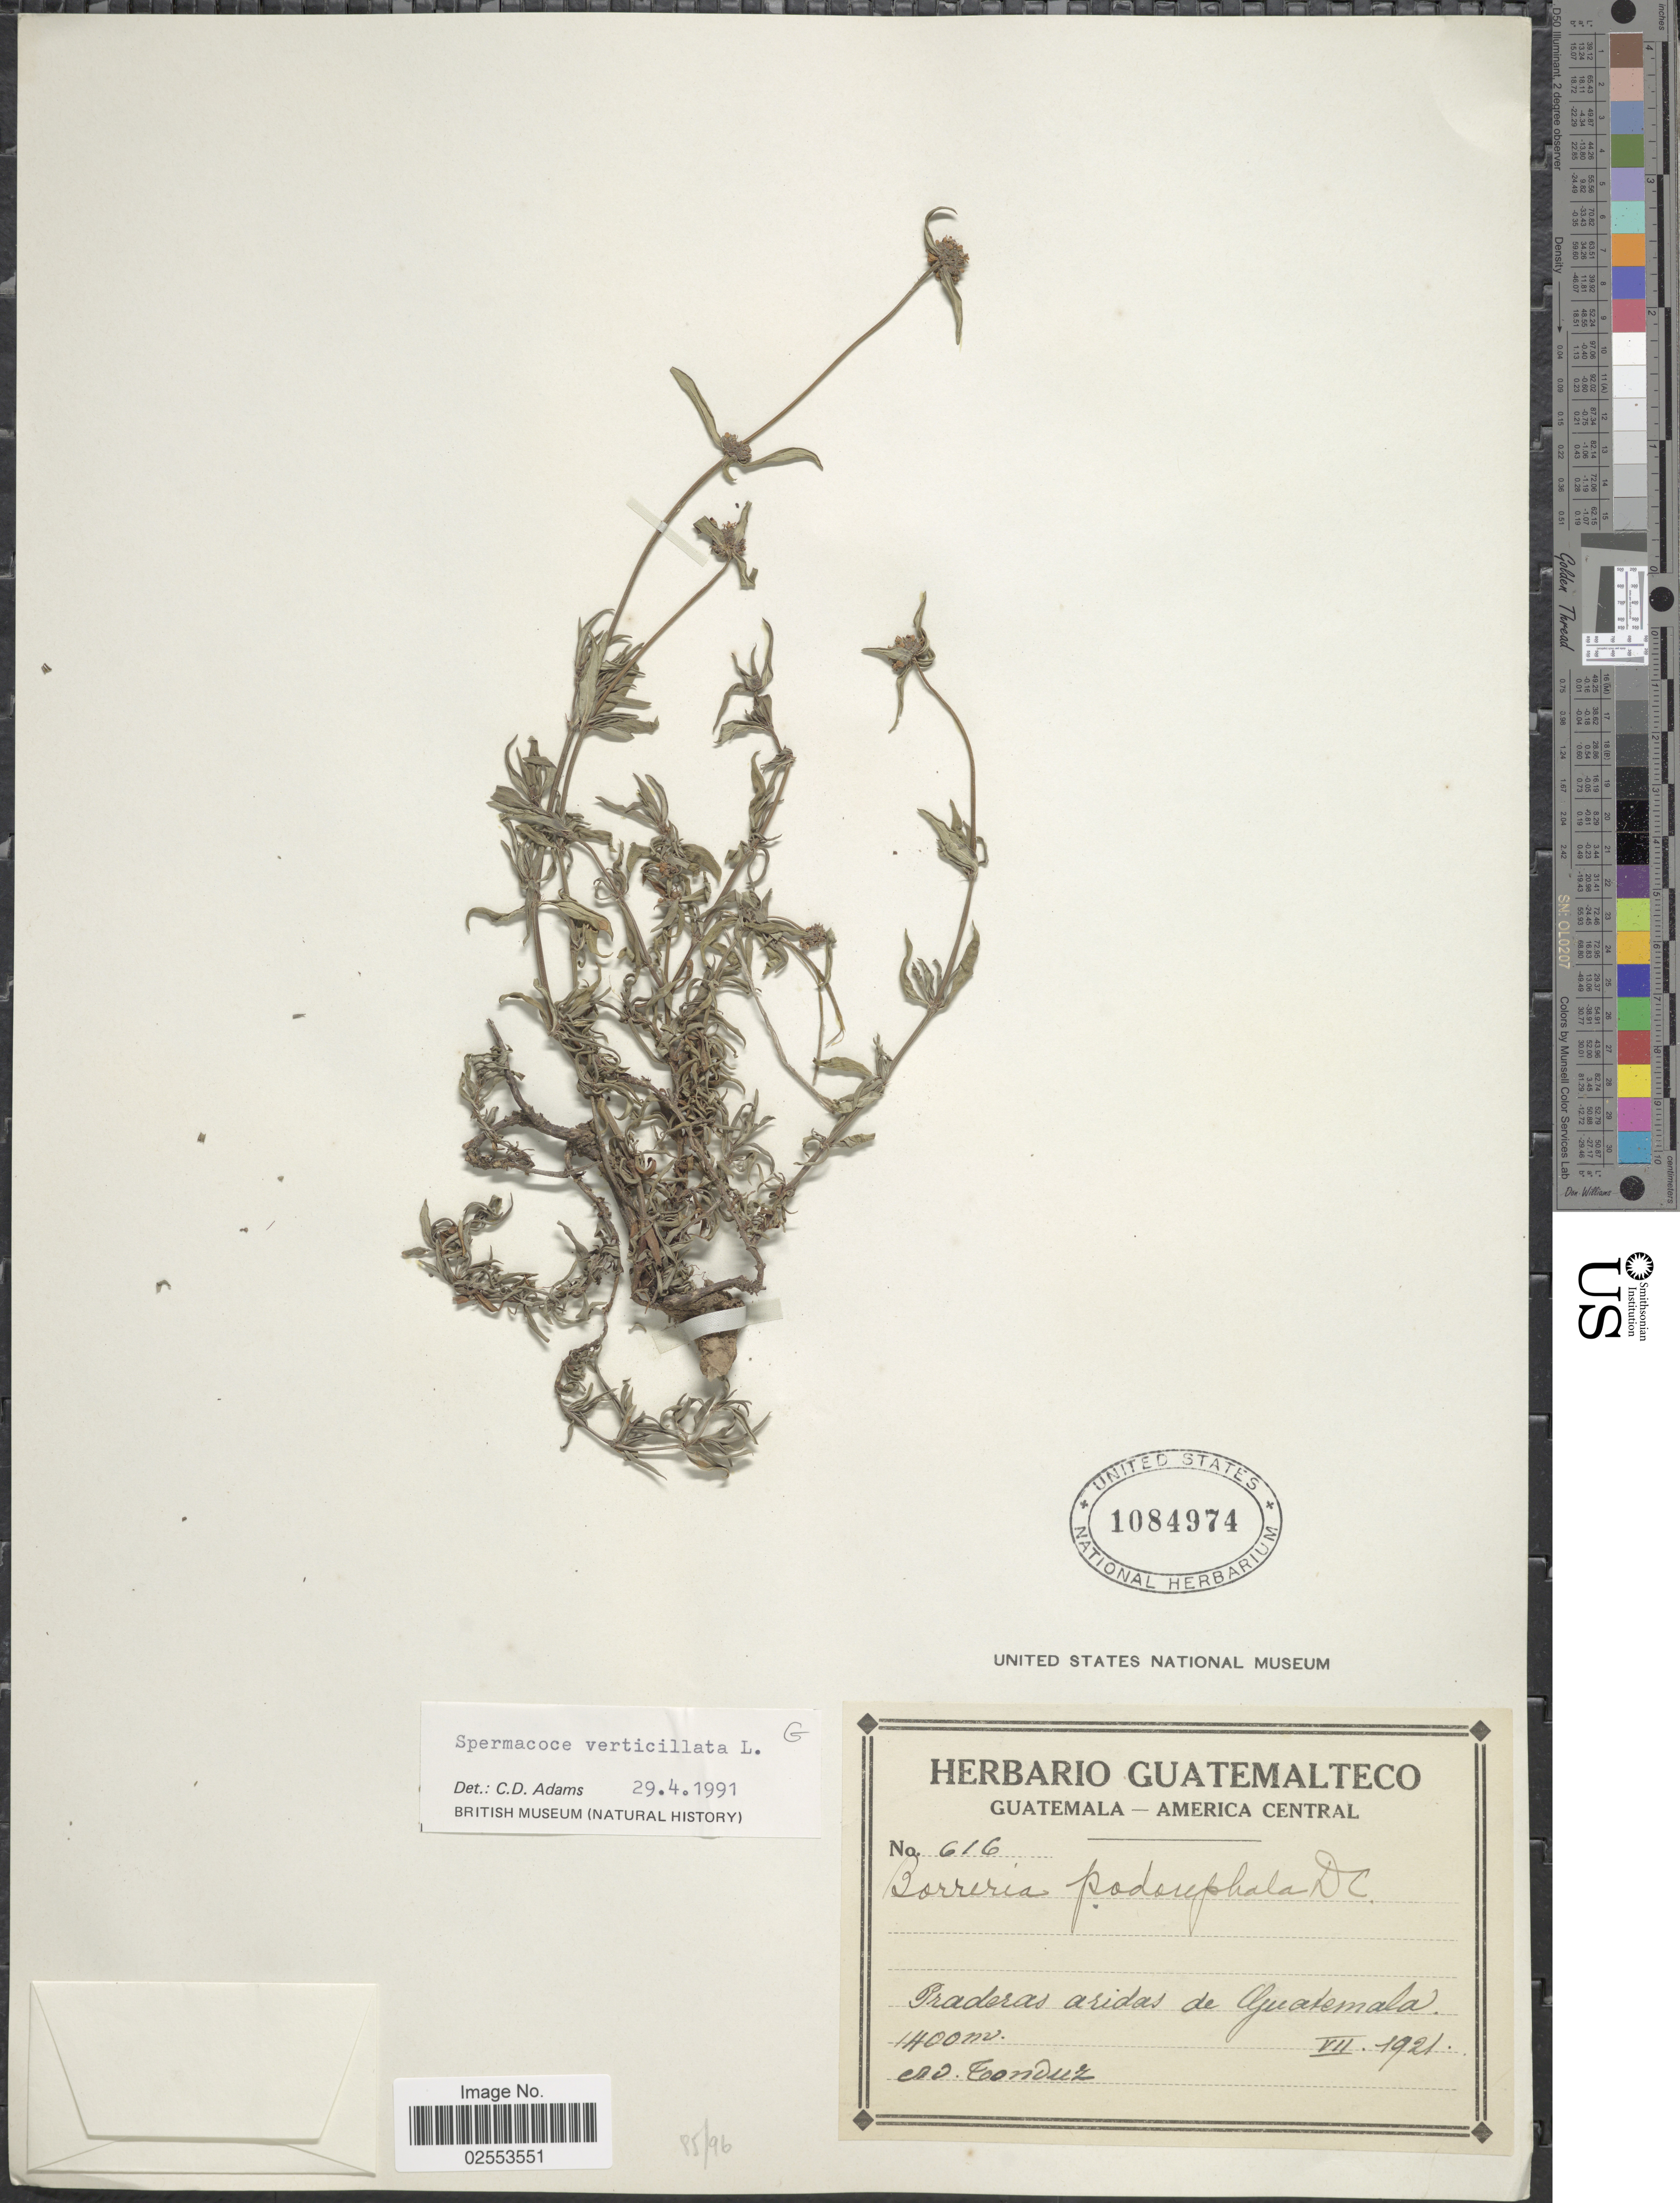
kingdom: Plantae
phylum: Tracheophyta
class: Magnoliopsida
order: Gentianales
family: Rubiaceae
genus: Spermacoce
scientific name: Spermacoce verticillata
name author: L.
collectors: A. Tonduz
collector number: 616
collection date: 1921-07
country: Guatemala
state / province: Guatemala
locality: Praderas aridas de Guatemala.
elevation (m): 1400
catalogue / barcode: US 1084974